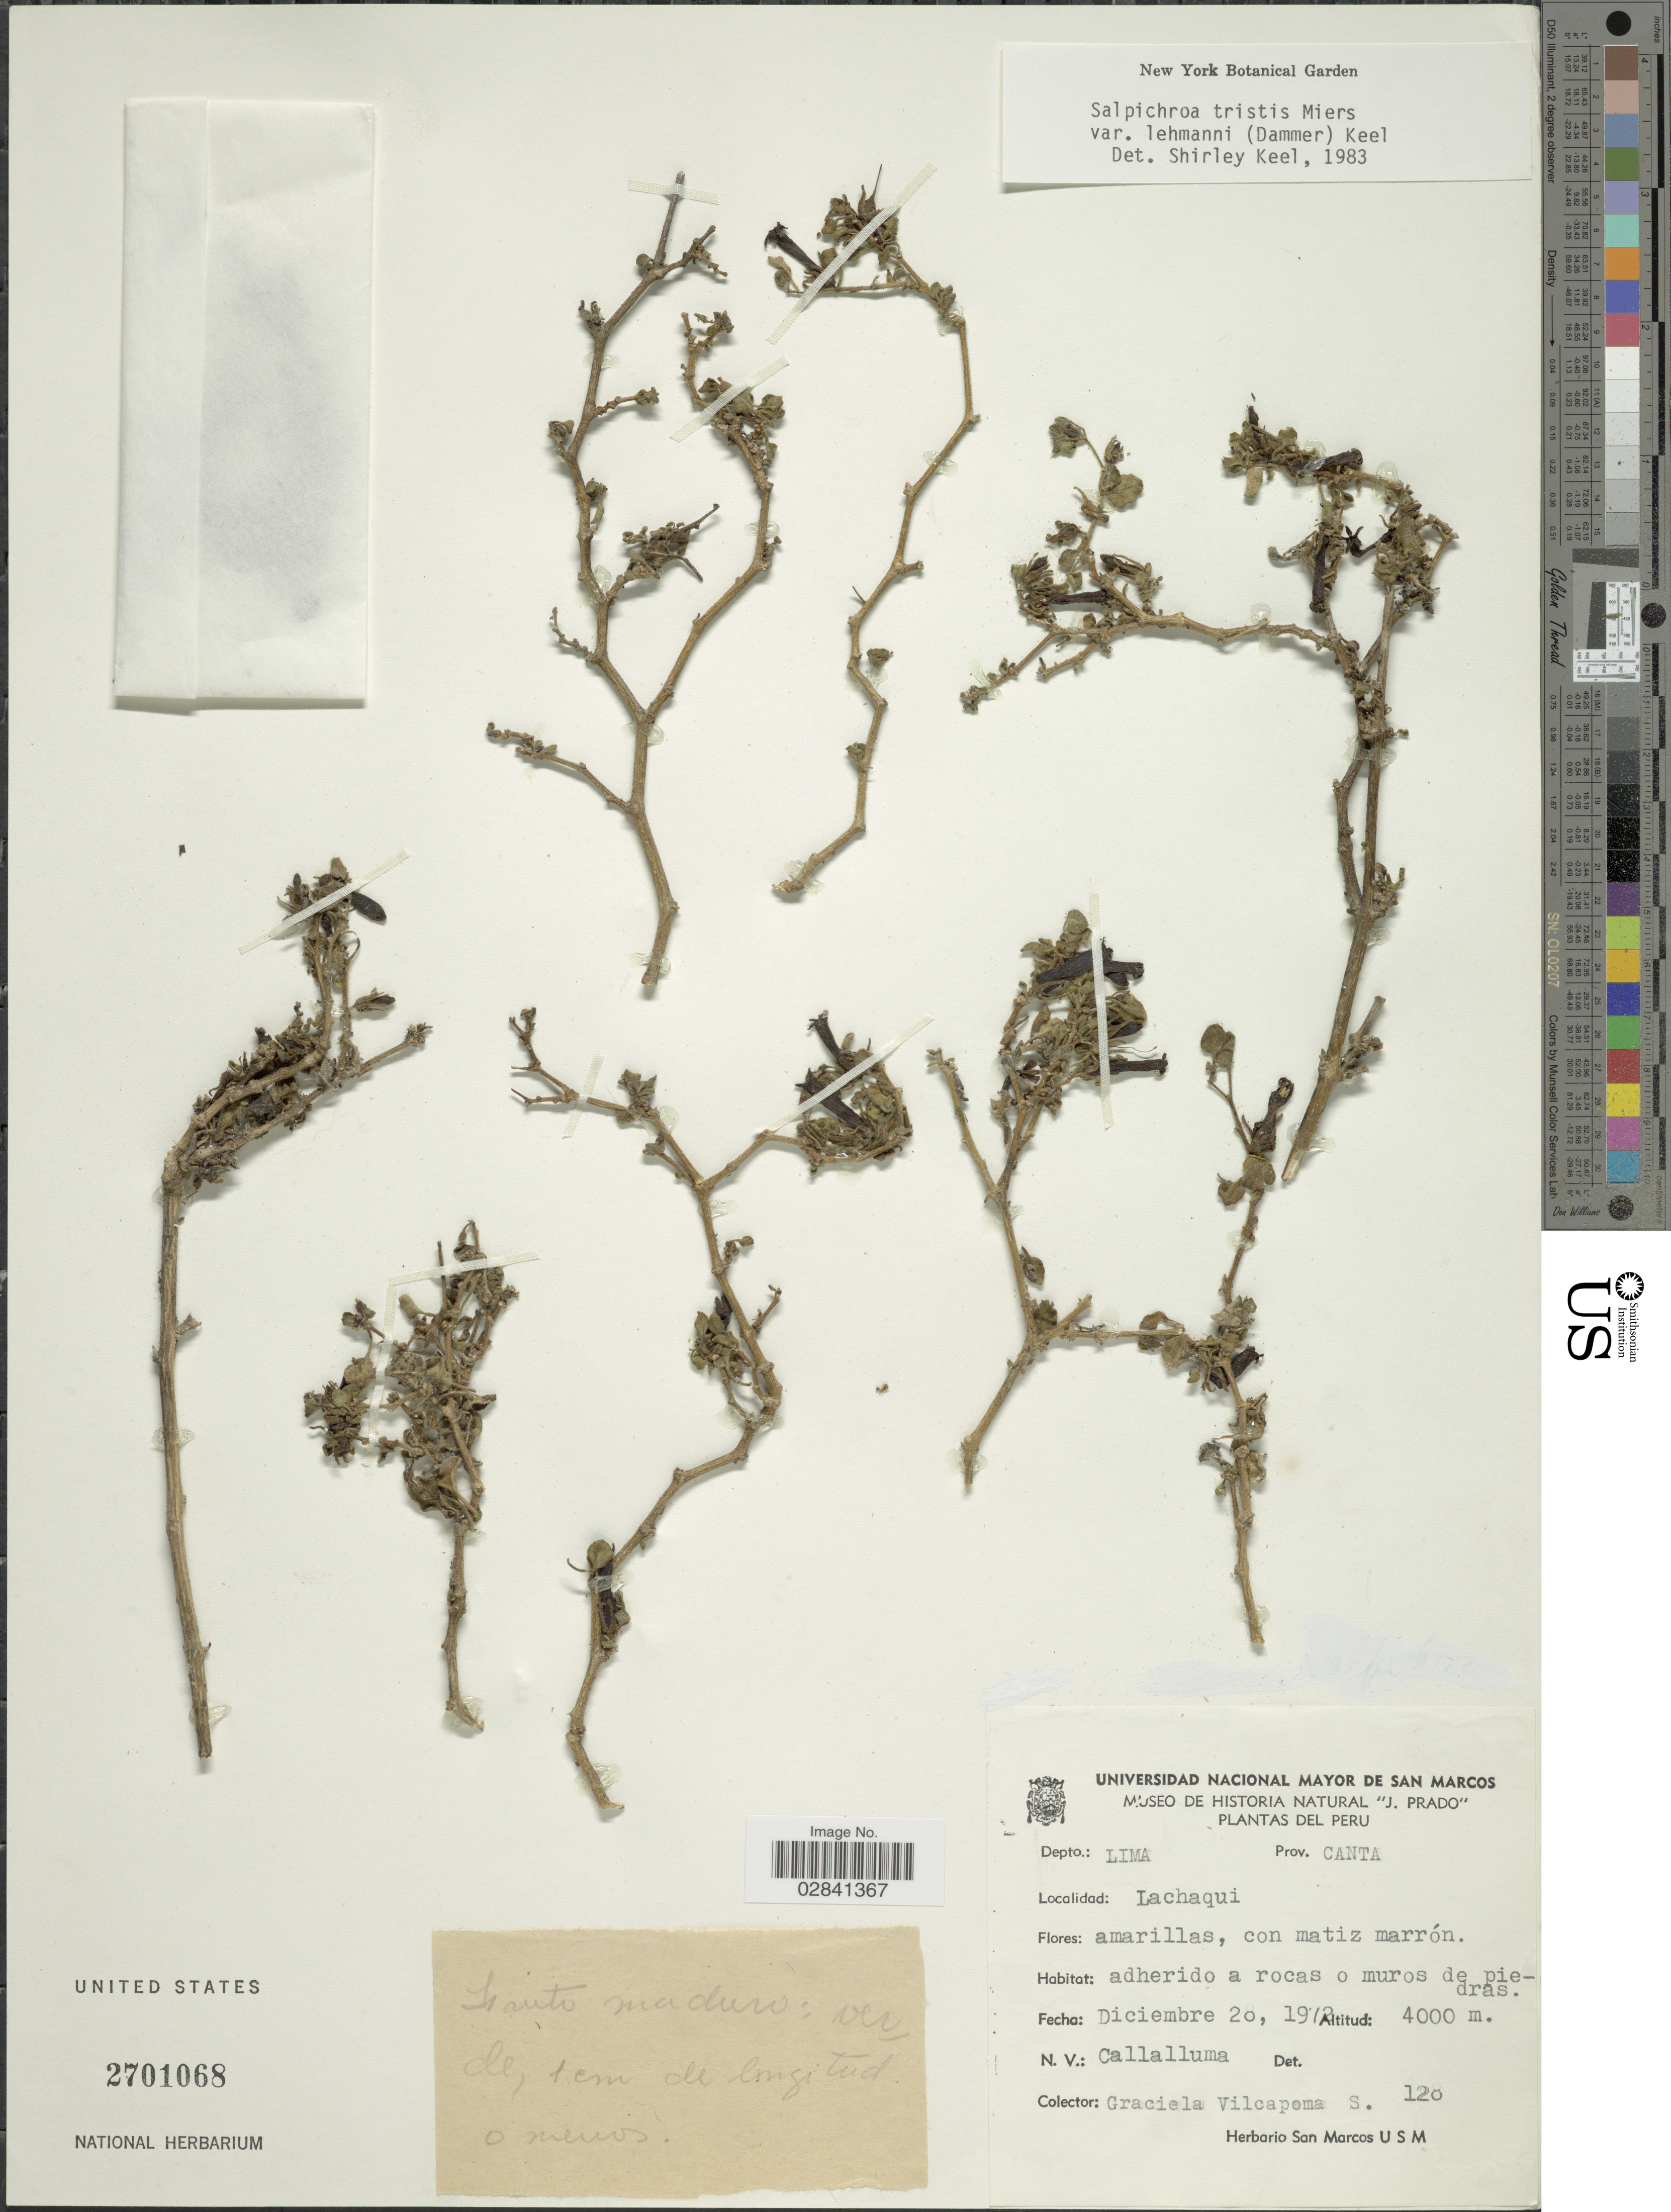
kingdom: Plantae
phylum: Tracheophyta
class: Magnoliopsida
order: Solanales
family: Solanaceae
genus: Salpichroa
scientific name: Salpichroa tristis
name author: Walp.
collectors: G. Vilcapoma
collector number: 120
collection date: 1972-12-20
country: Peru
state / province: Lima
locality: Depto. Lima. Prov. Canta. Lachaqui.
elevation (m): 4000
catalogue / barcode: US 2701068